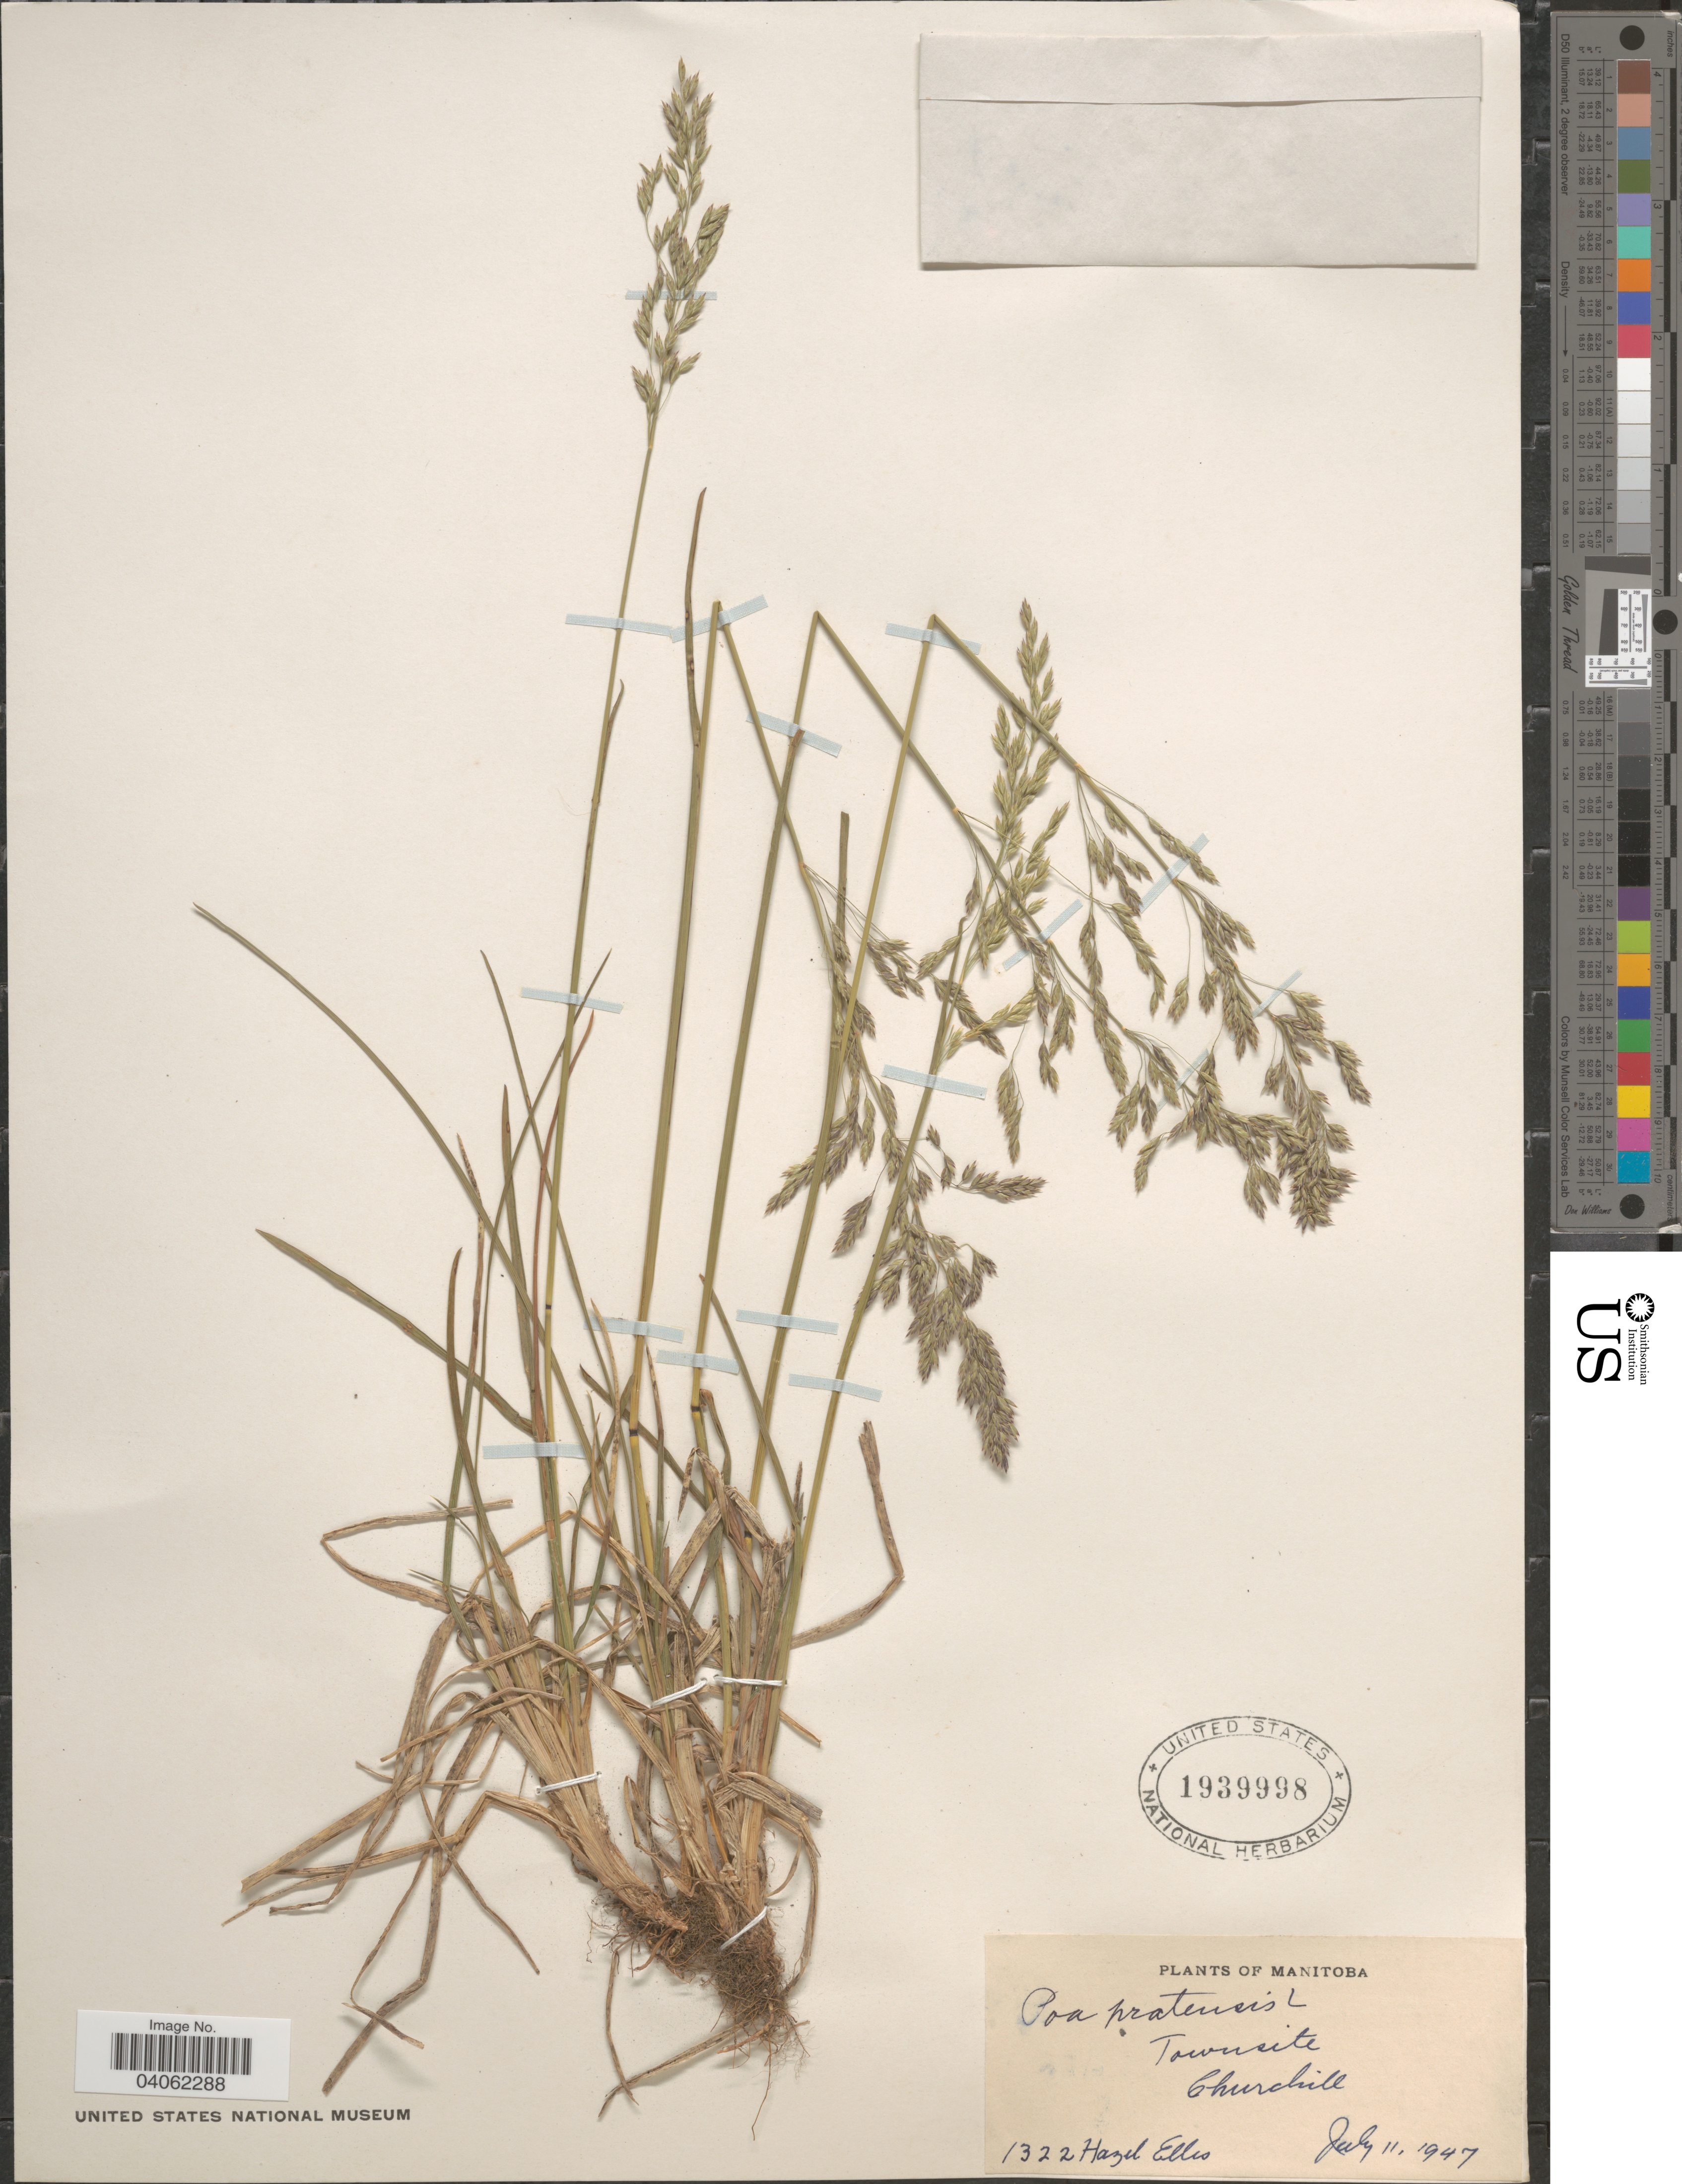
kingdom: Plantae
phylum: Tracheophyta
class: Liliopsida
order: Poales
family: Poaceae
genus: Poa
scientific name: Poa pratensis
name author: L.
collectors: H. Ellis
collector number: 1322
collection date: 1947-07-11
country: Canada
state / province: Manitoba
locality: Townsite. Churchill.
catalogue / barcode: US 1939998